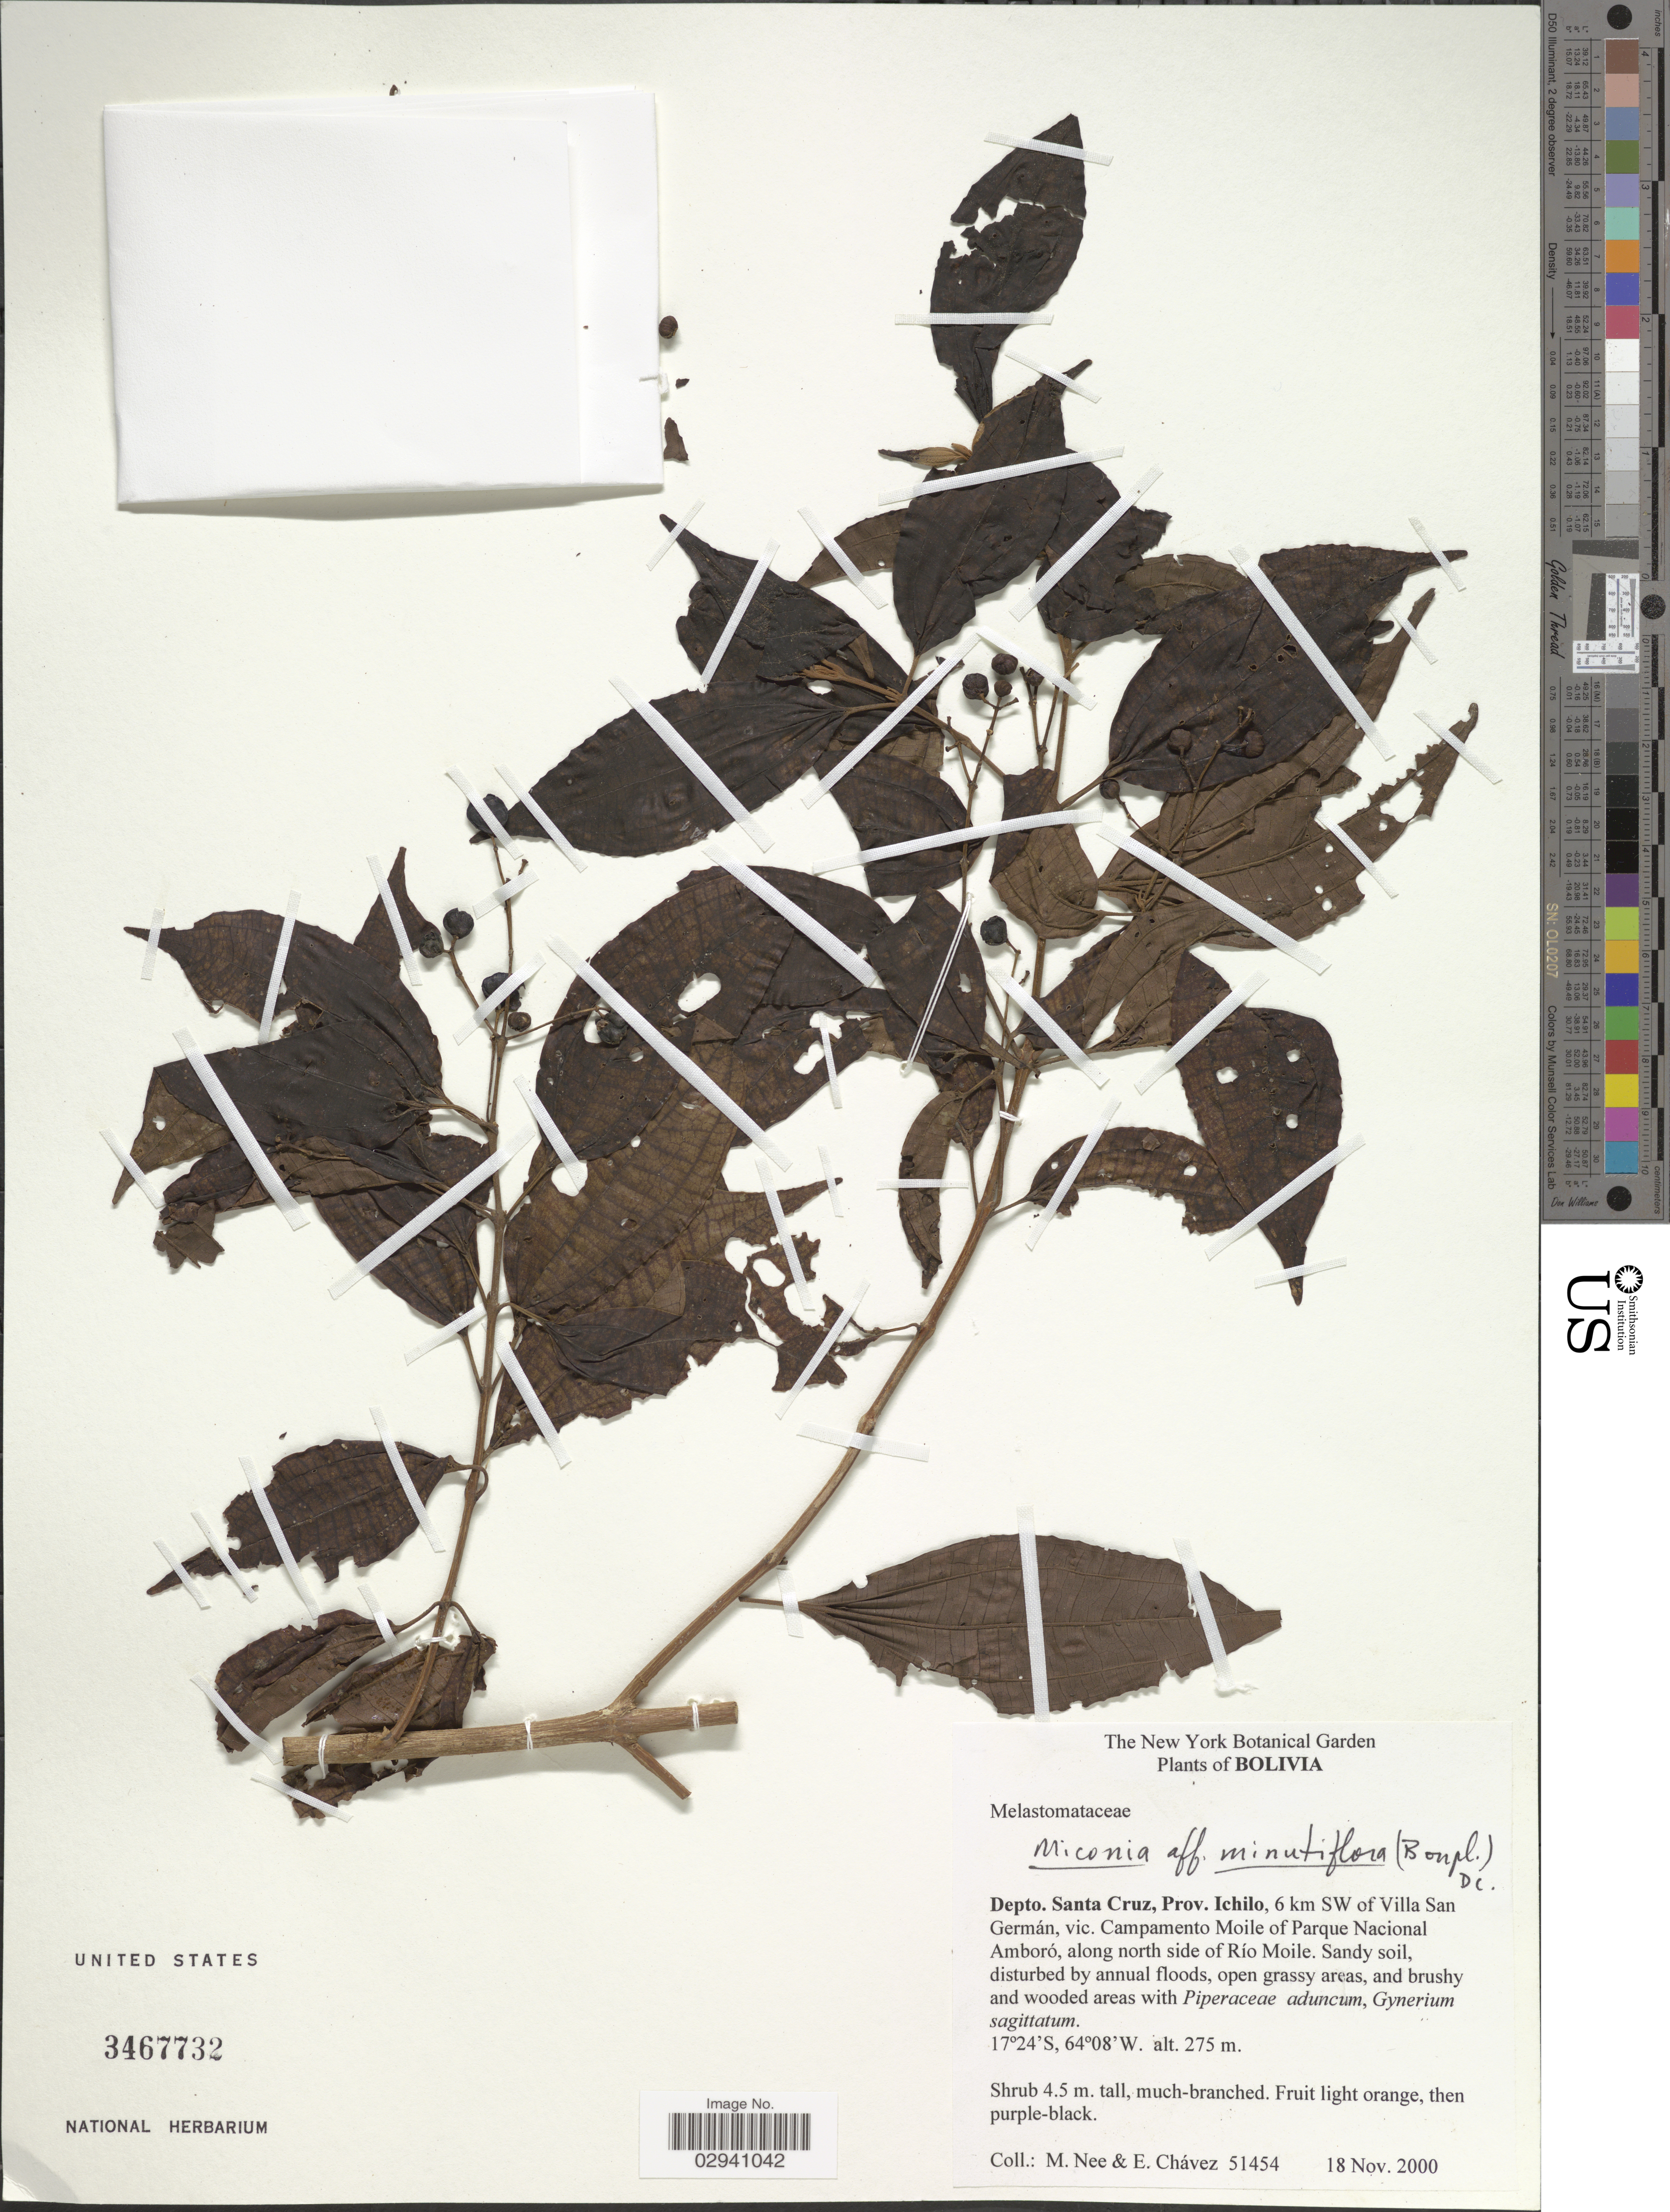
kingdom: Plantae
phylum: Tracheophyta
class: Magnoliopsida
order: Myrtales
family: Melastomataceae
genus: Miconia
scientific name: Miconia minutiflora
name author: (Bonpl.) DC.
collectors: M. Nee & E. Chávez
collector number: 51454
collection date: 2000-11-18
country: Bolivia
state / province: Santa Cruz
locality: Depto. Santa Cruz, Prov. Ichilo, 6 km SW of Villa San Germán, vic. Campamento Moile of Parque Nacional Amboró, along north side of Río Moile.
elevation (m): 275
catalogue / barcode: US 3467732